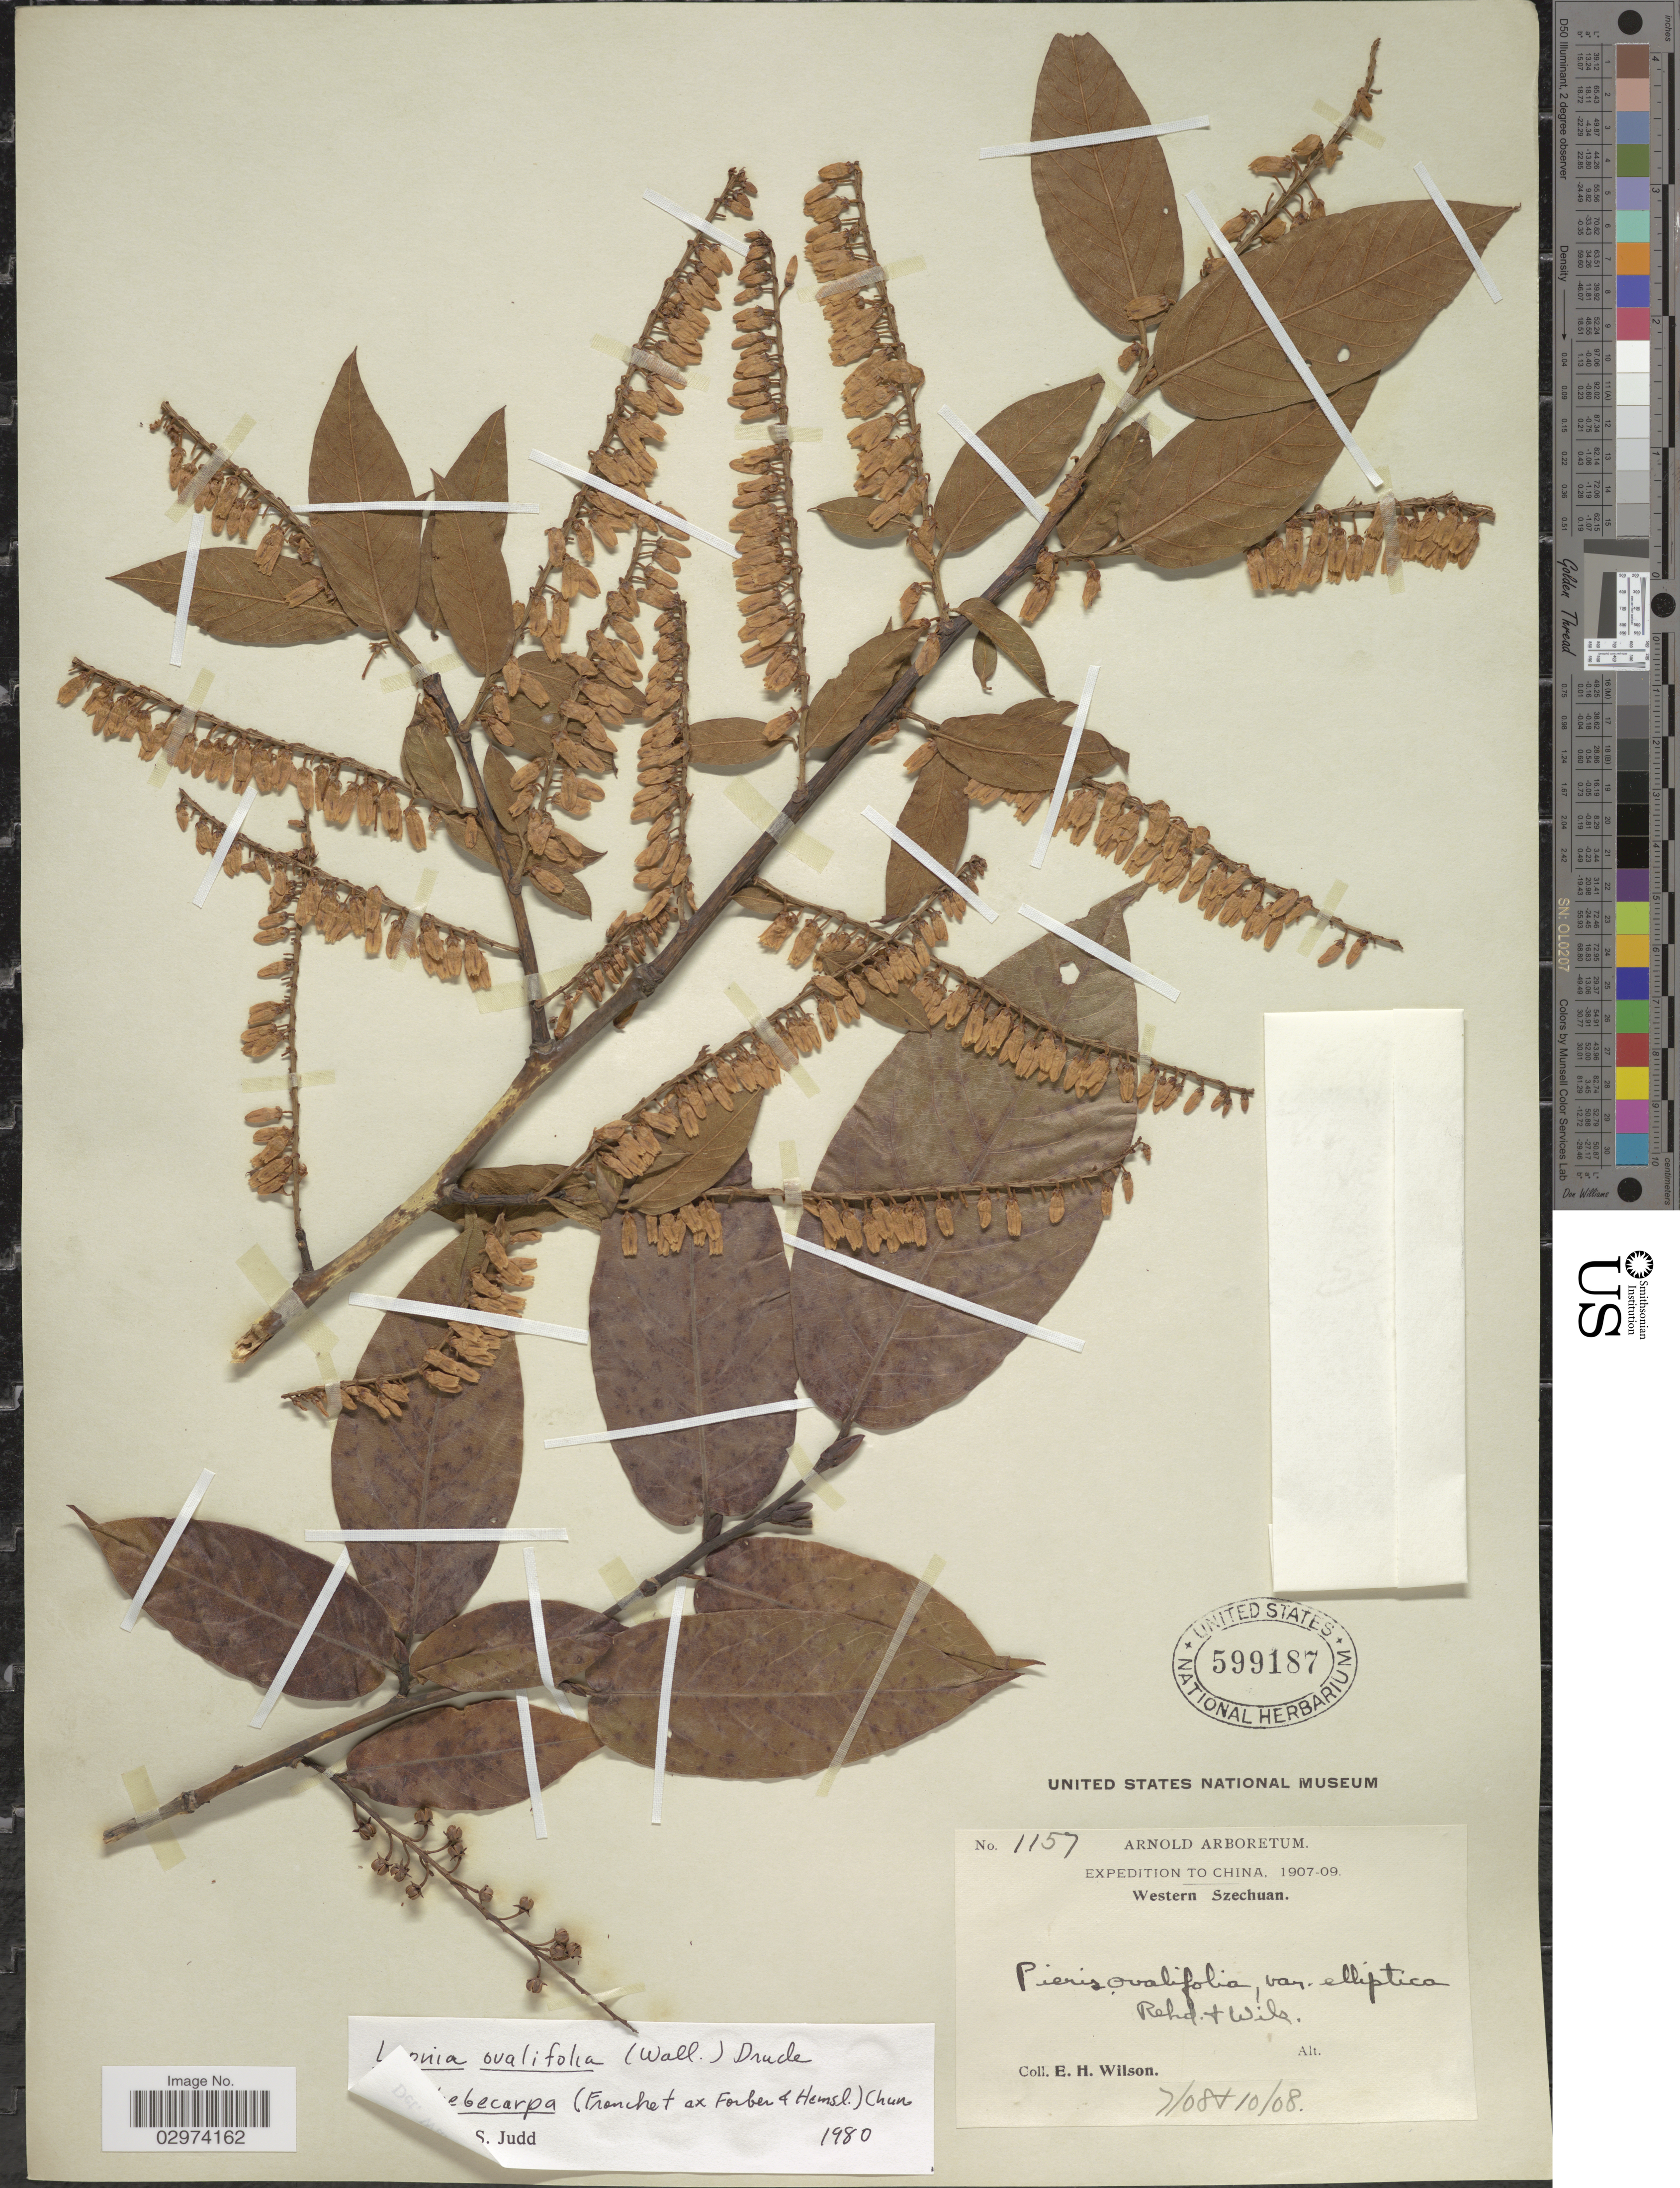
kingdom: Plantae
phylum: Tracheophyta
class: Magnoliopsida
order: Ericales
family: Ericaceae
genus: Lyonia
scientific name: Lyonia ovalifolia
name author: (Wall.) Drude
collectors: E. Wilson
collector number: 1157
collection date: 1908-07/1908-10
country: China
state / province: Sichuan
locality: Western Szechuan.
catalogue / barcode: US 599187